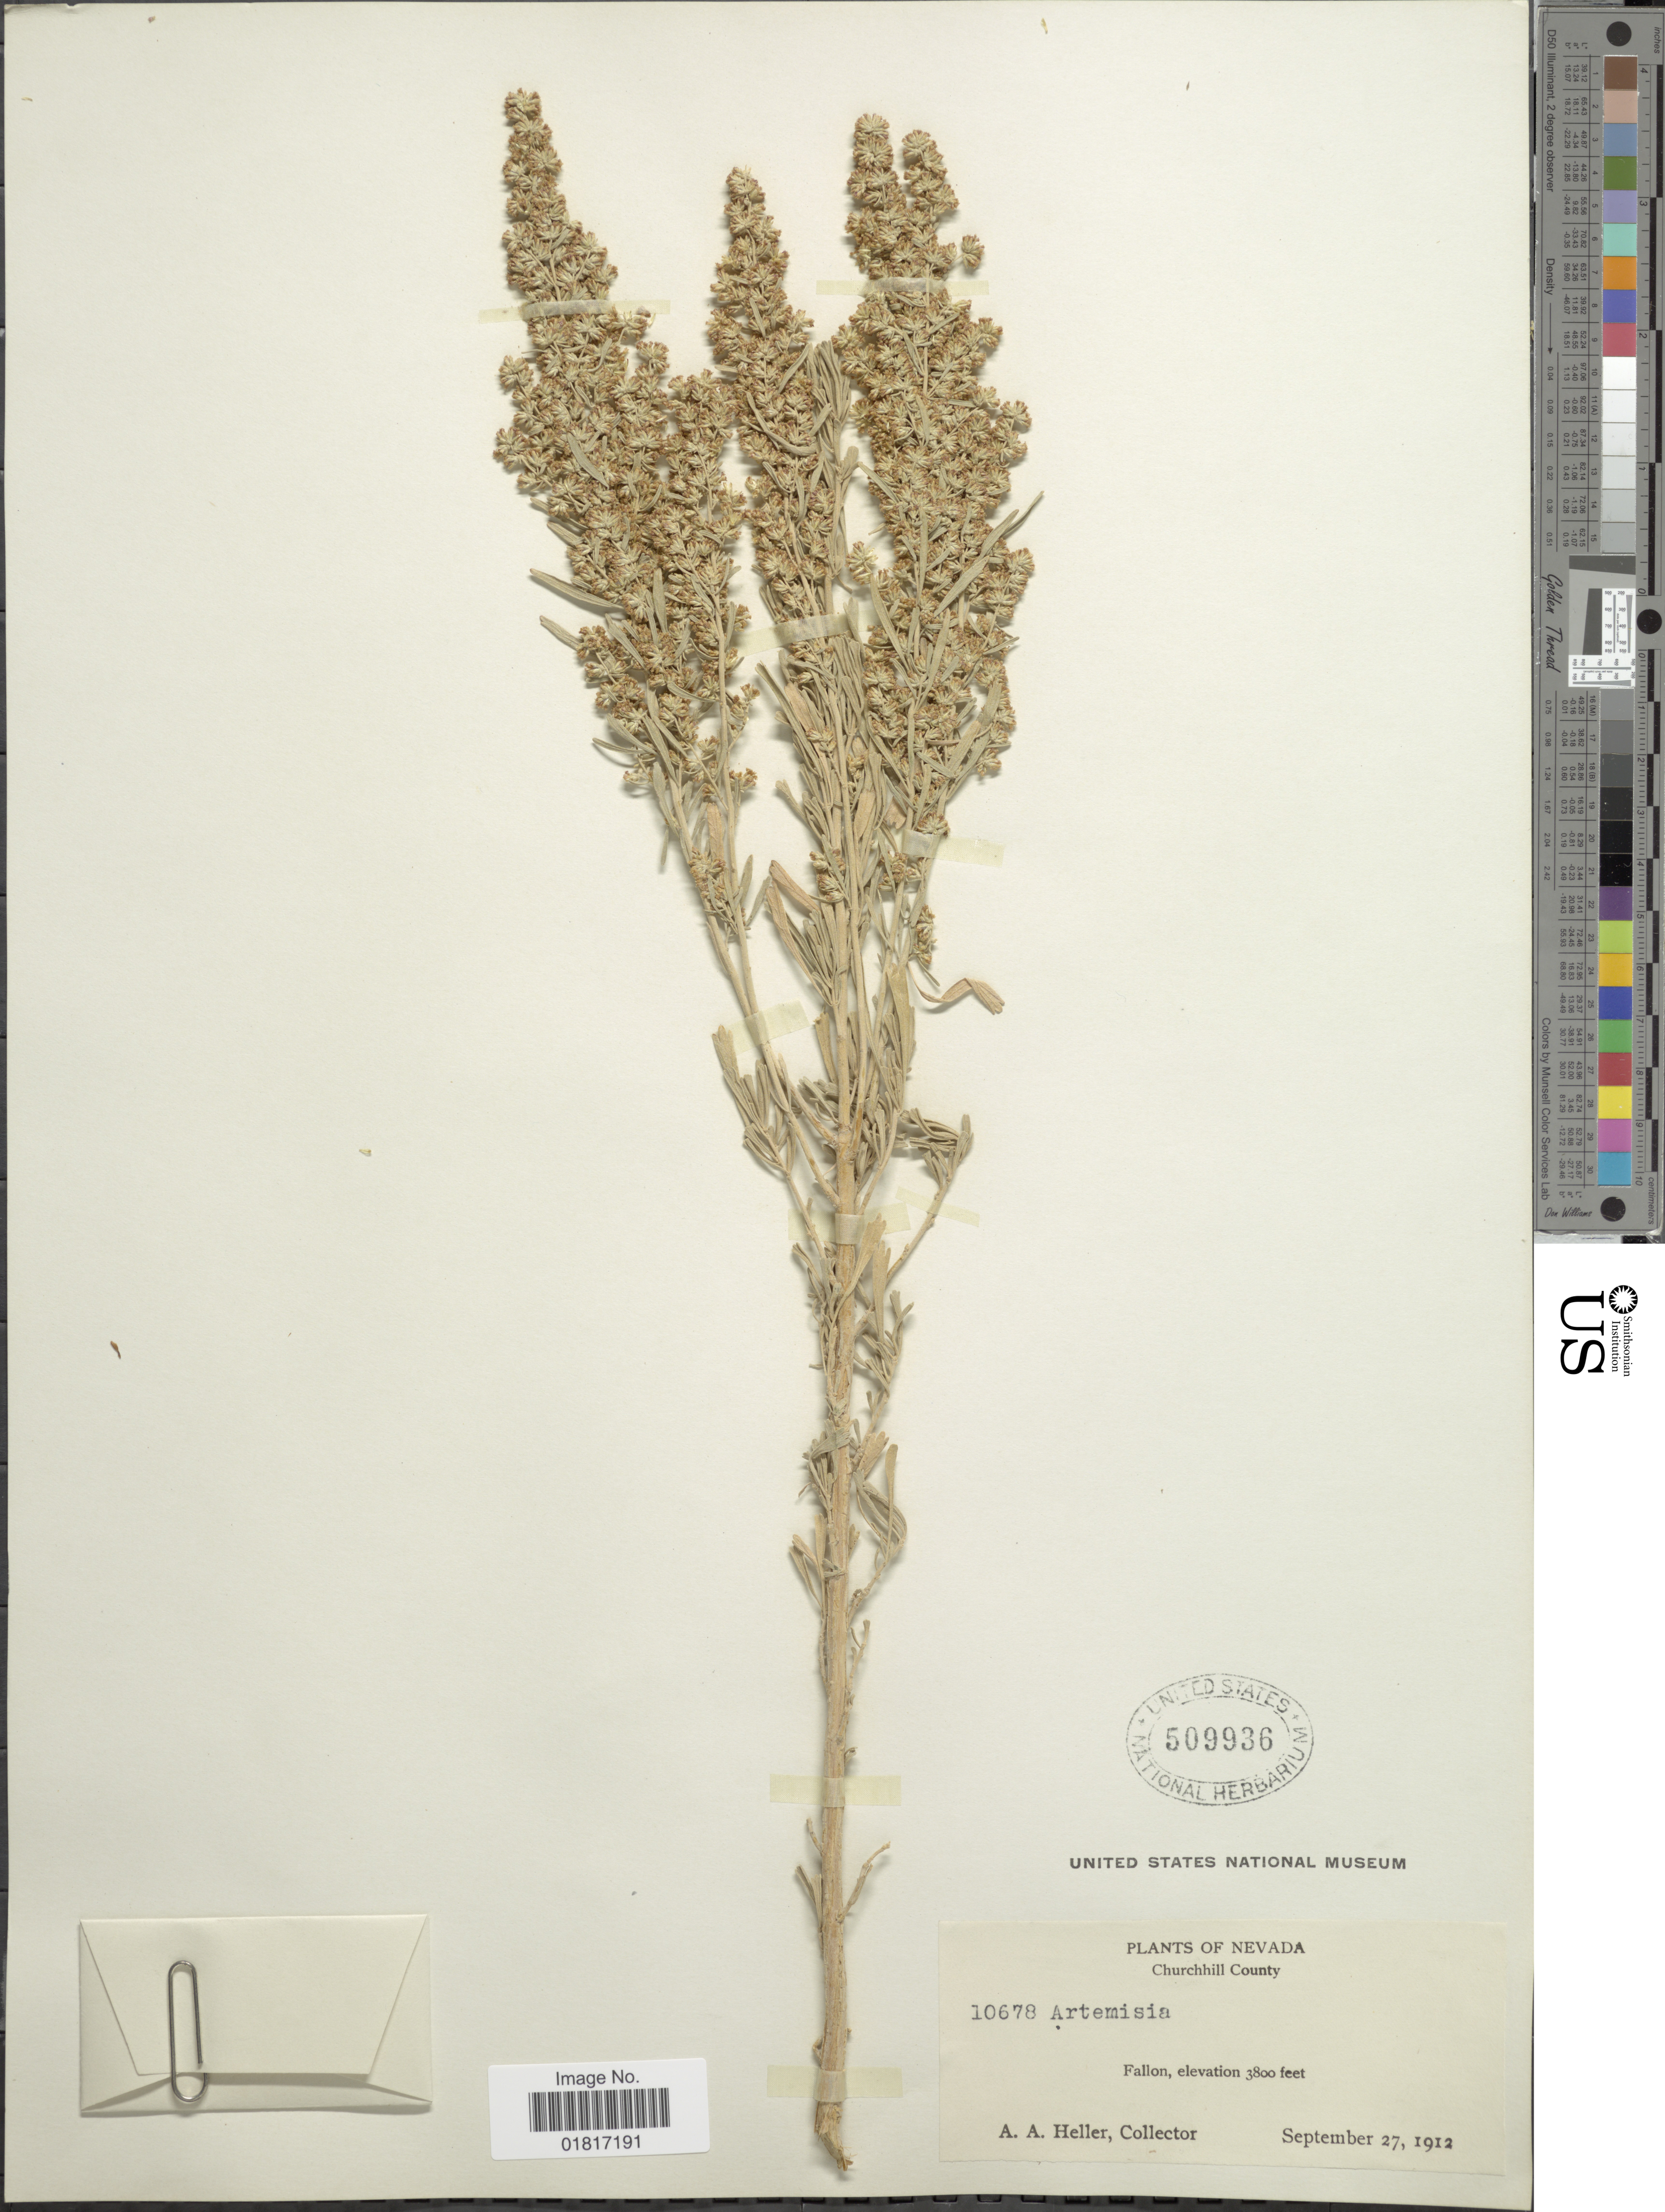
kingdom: Plantae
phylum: Tracheophyta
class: Magnoliopsida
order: Asterales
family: Asteraceae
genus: Artemisia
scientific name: Artemisia tridentata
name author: Nutt.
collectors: A. A. Heller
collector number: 10678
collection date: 1912-09-27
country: United States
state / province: Nevada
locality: Churchill County, Fallon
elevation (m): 1158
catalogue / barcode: US 509936